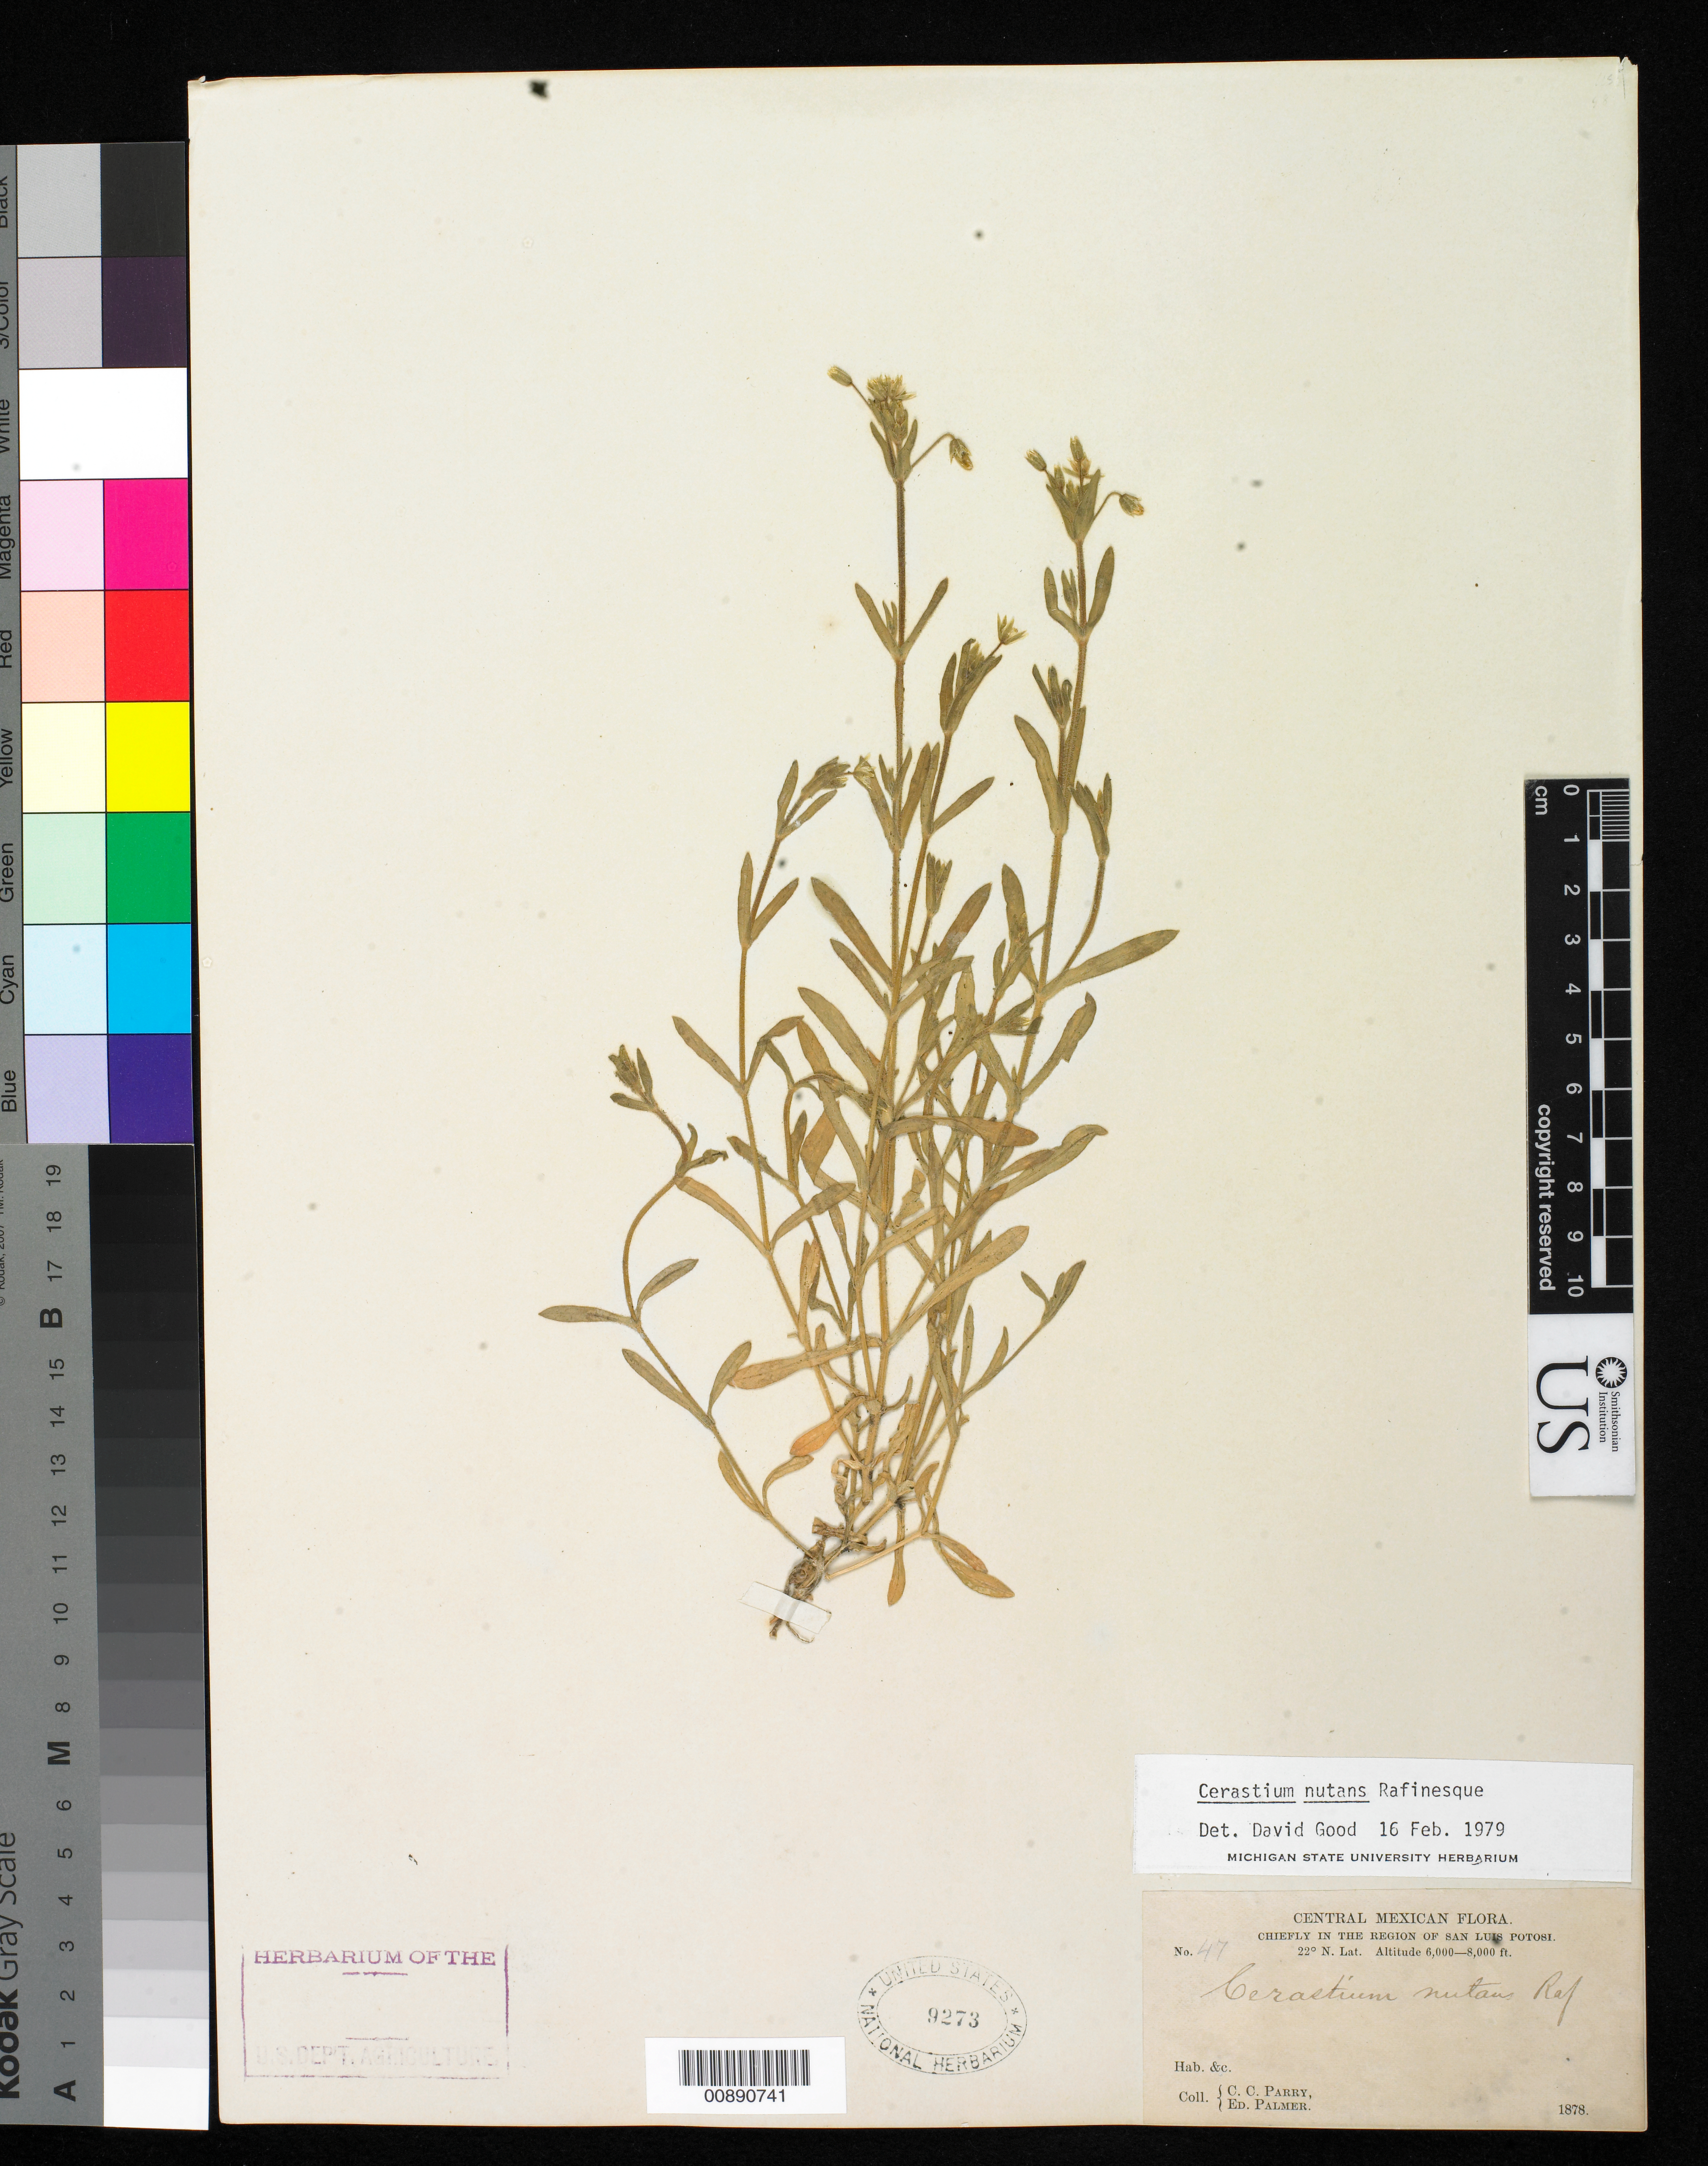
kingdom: Plantae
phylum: Tracheophyta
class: Magnoliopsida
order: Caryophyllales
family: Caryophyllaceae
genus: Cerastium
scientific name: Cerastium nutans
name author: Raf.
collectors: C. C. Parry & E. Palmer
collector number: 47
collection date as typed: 1878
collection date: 1878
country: Mexico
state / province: San Luis Potosí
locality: Chiefly in the region of San Luis Potosí.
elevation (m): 1829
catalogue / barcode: US 9273